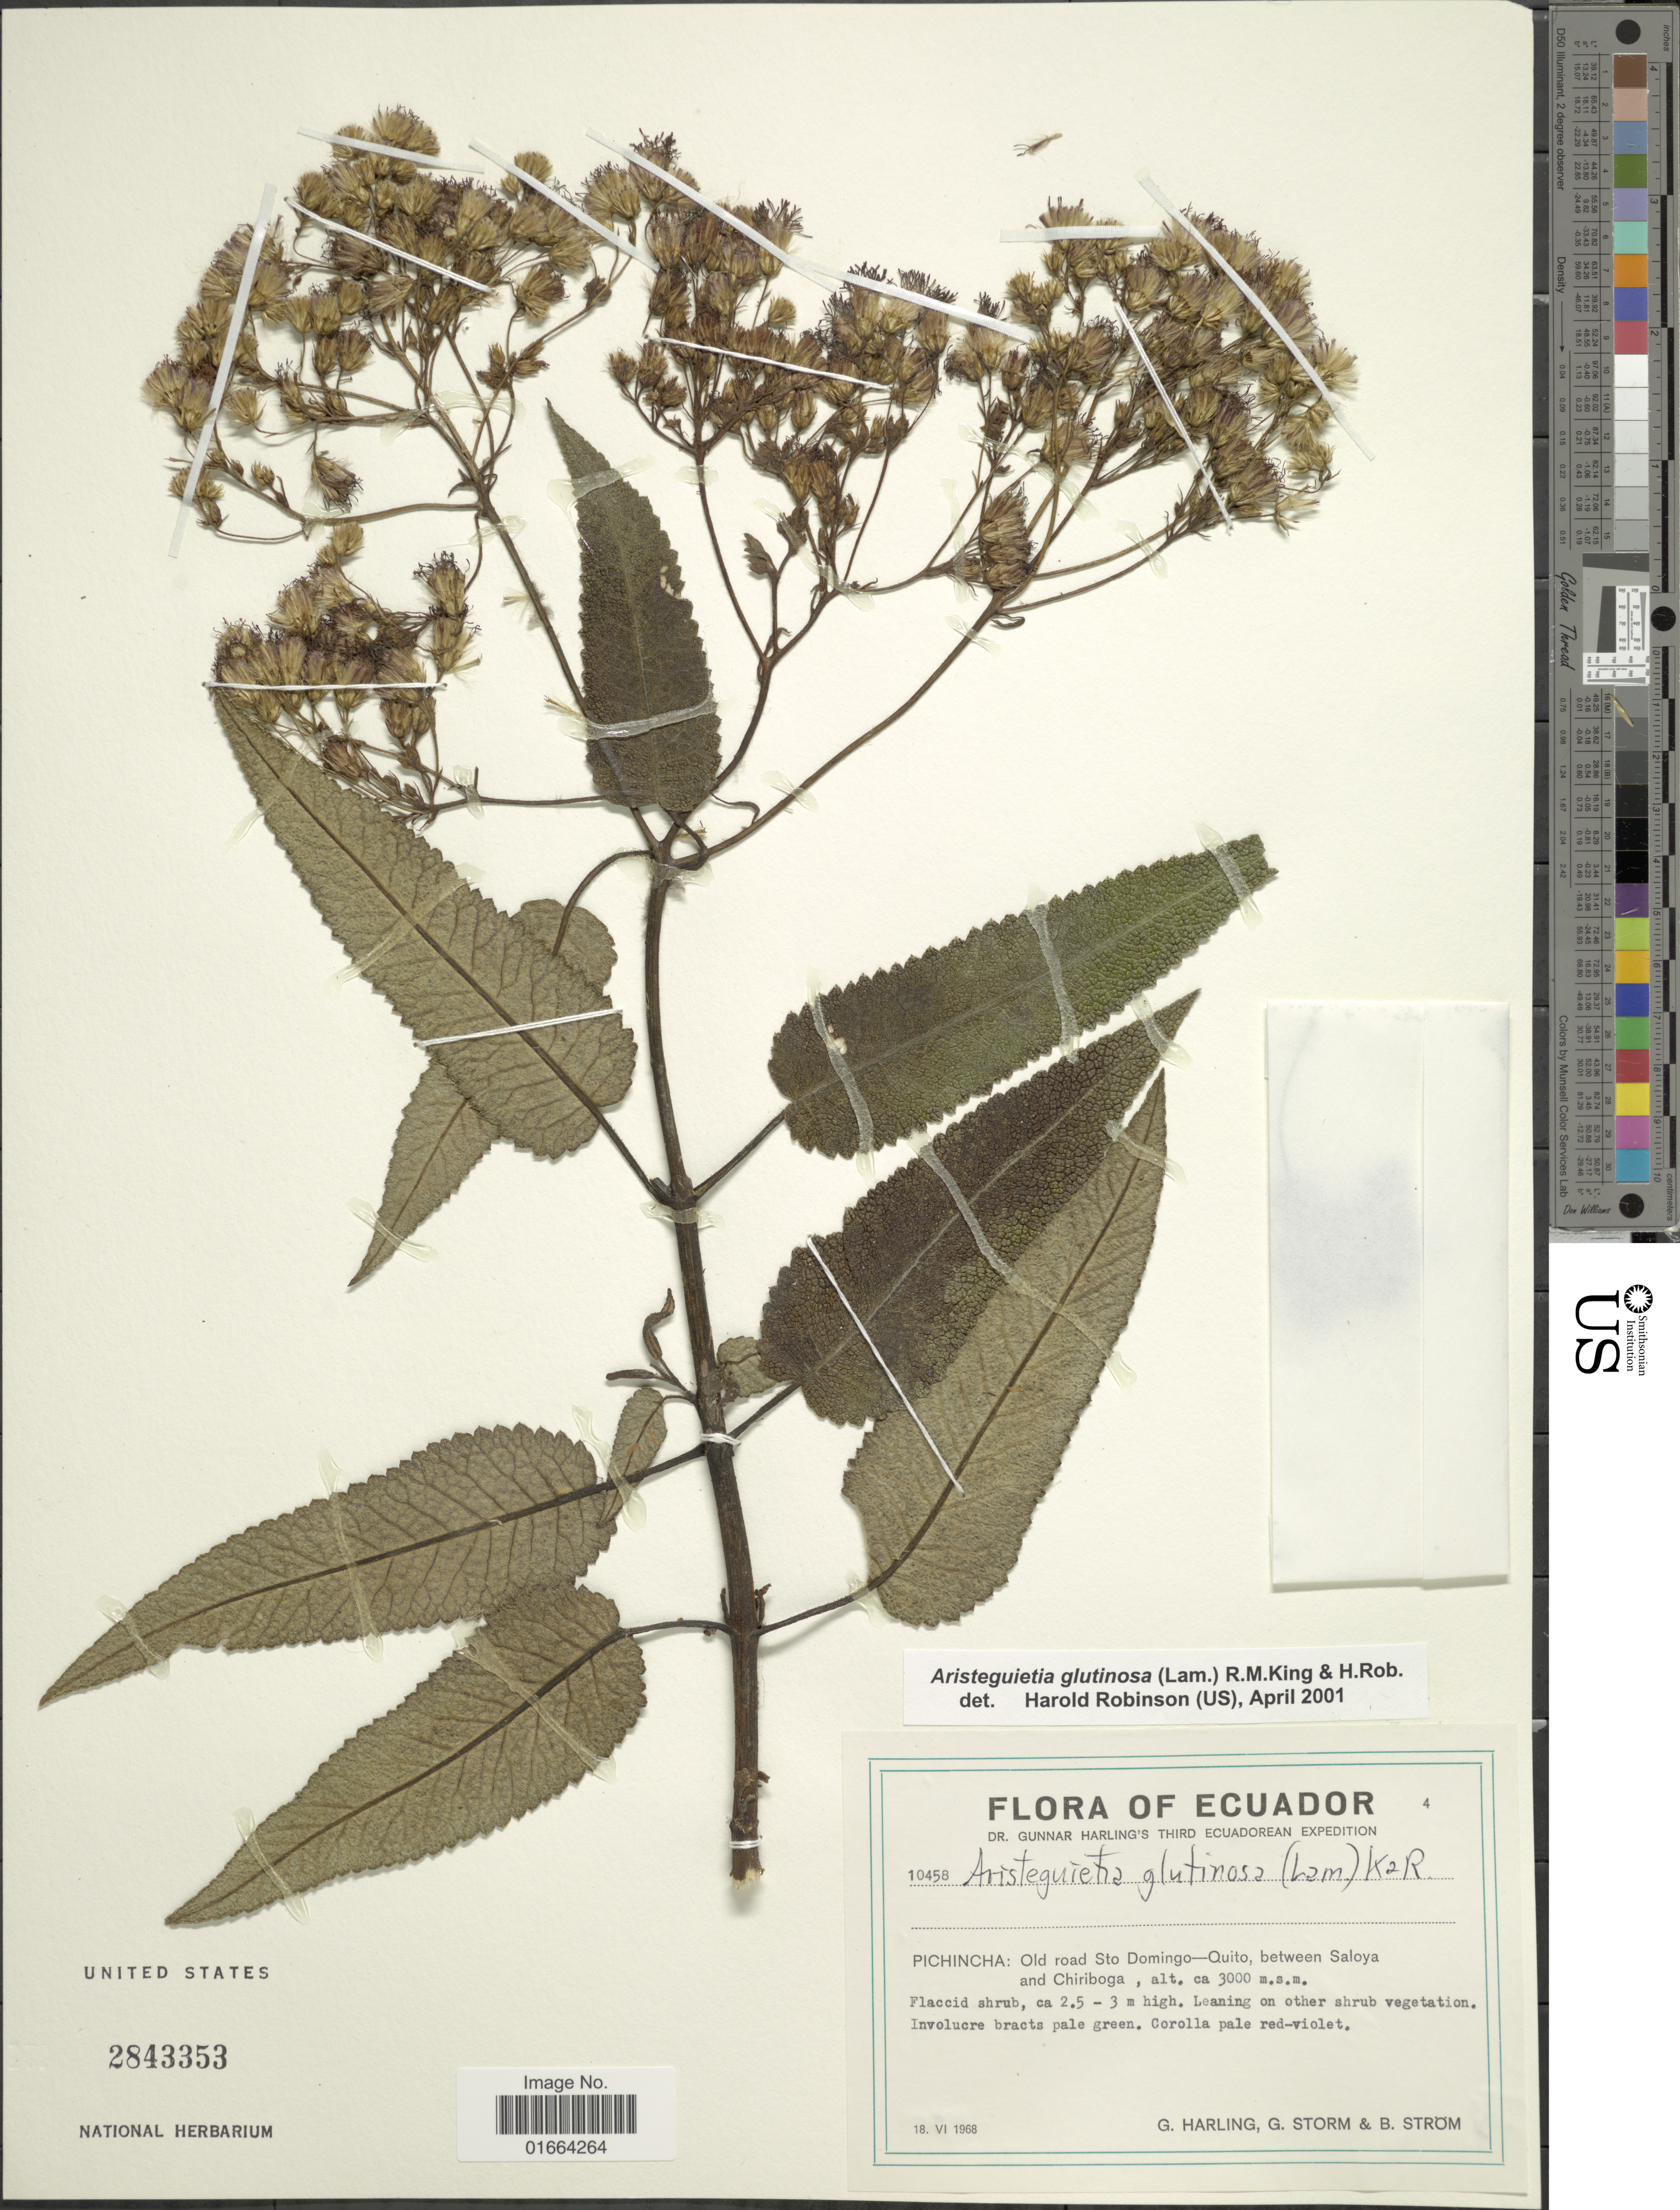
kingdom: Plantae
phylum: Tracheophyta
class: Magnoliopsida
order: Asterales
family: Asteraceae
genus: Aristeguietia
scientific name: Aristeguietia glutinosa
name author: (Lam.) R.M. King & H. Rob.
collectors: G. Harling, G. Storm & B. Ström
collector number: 10458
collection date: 1968-06-18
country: Ecuador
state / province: Pichincha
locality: Old road Sto Domingo-Quito, between Saloya and Chiriboga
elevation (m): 3000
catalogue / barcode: US 2843353